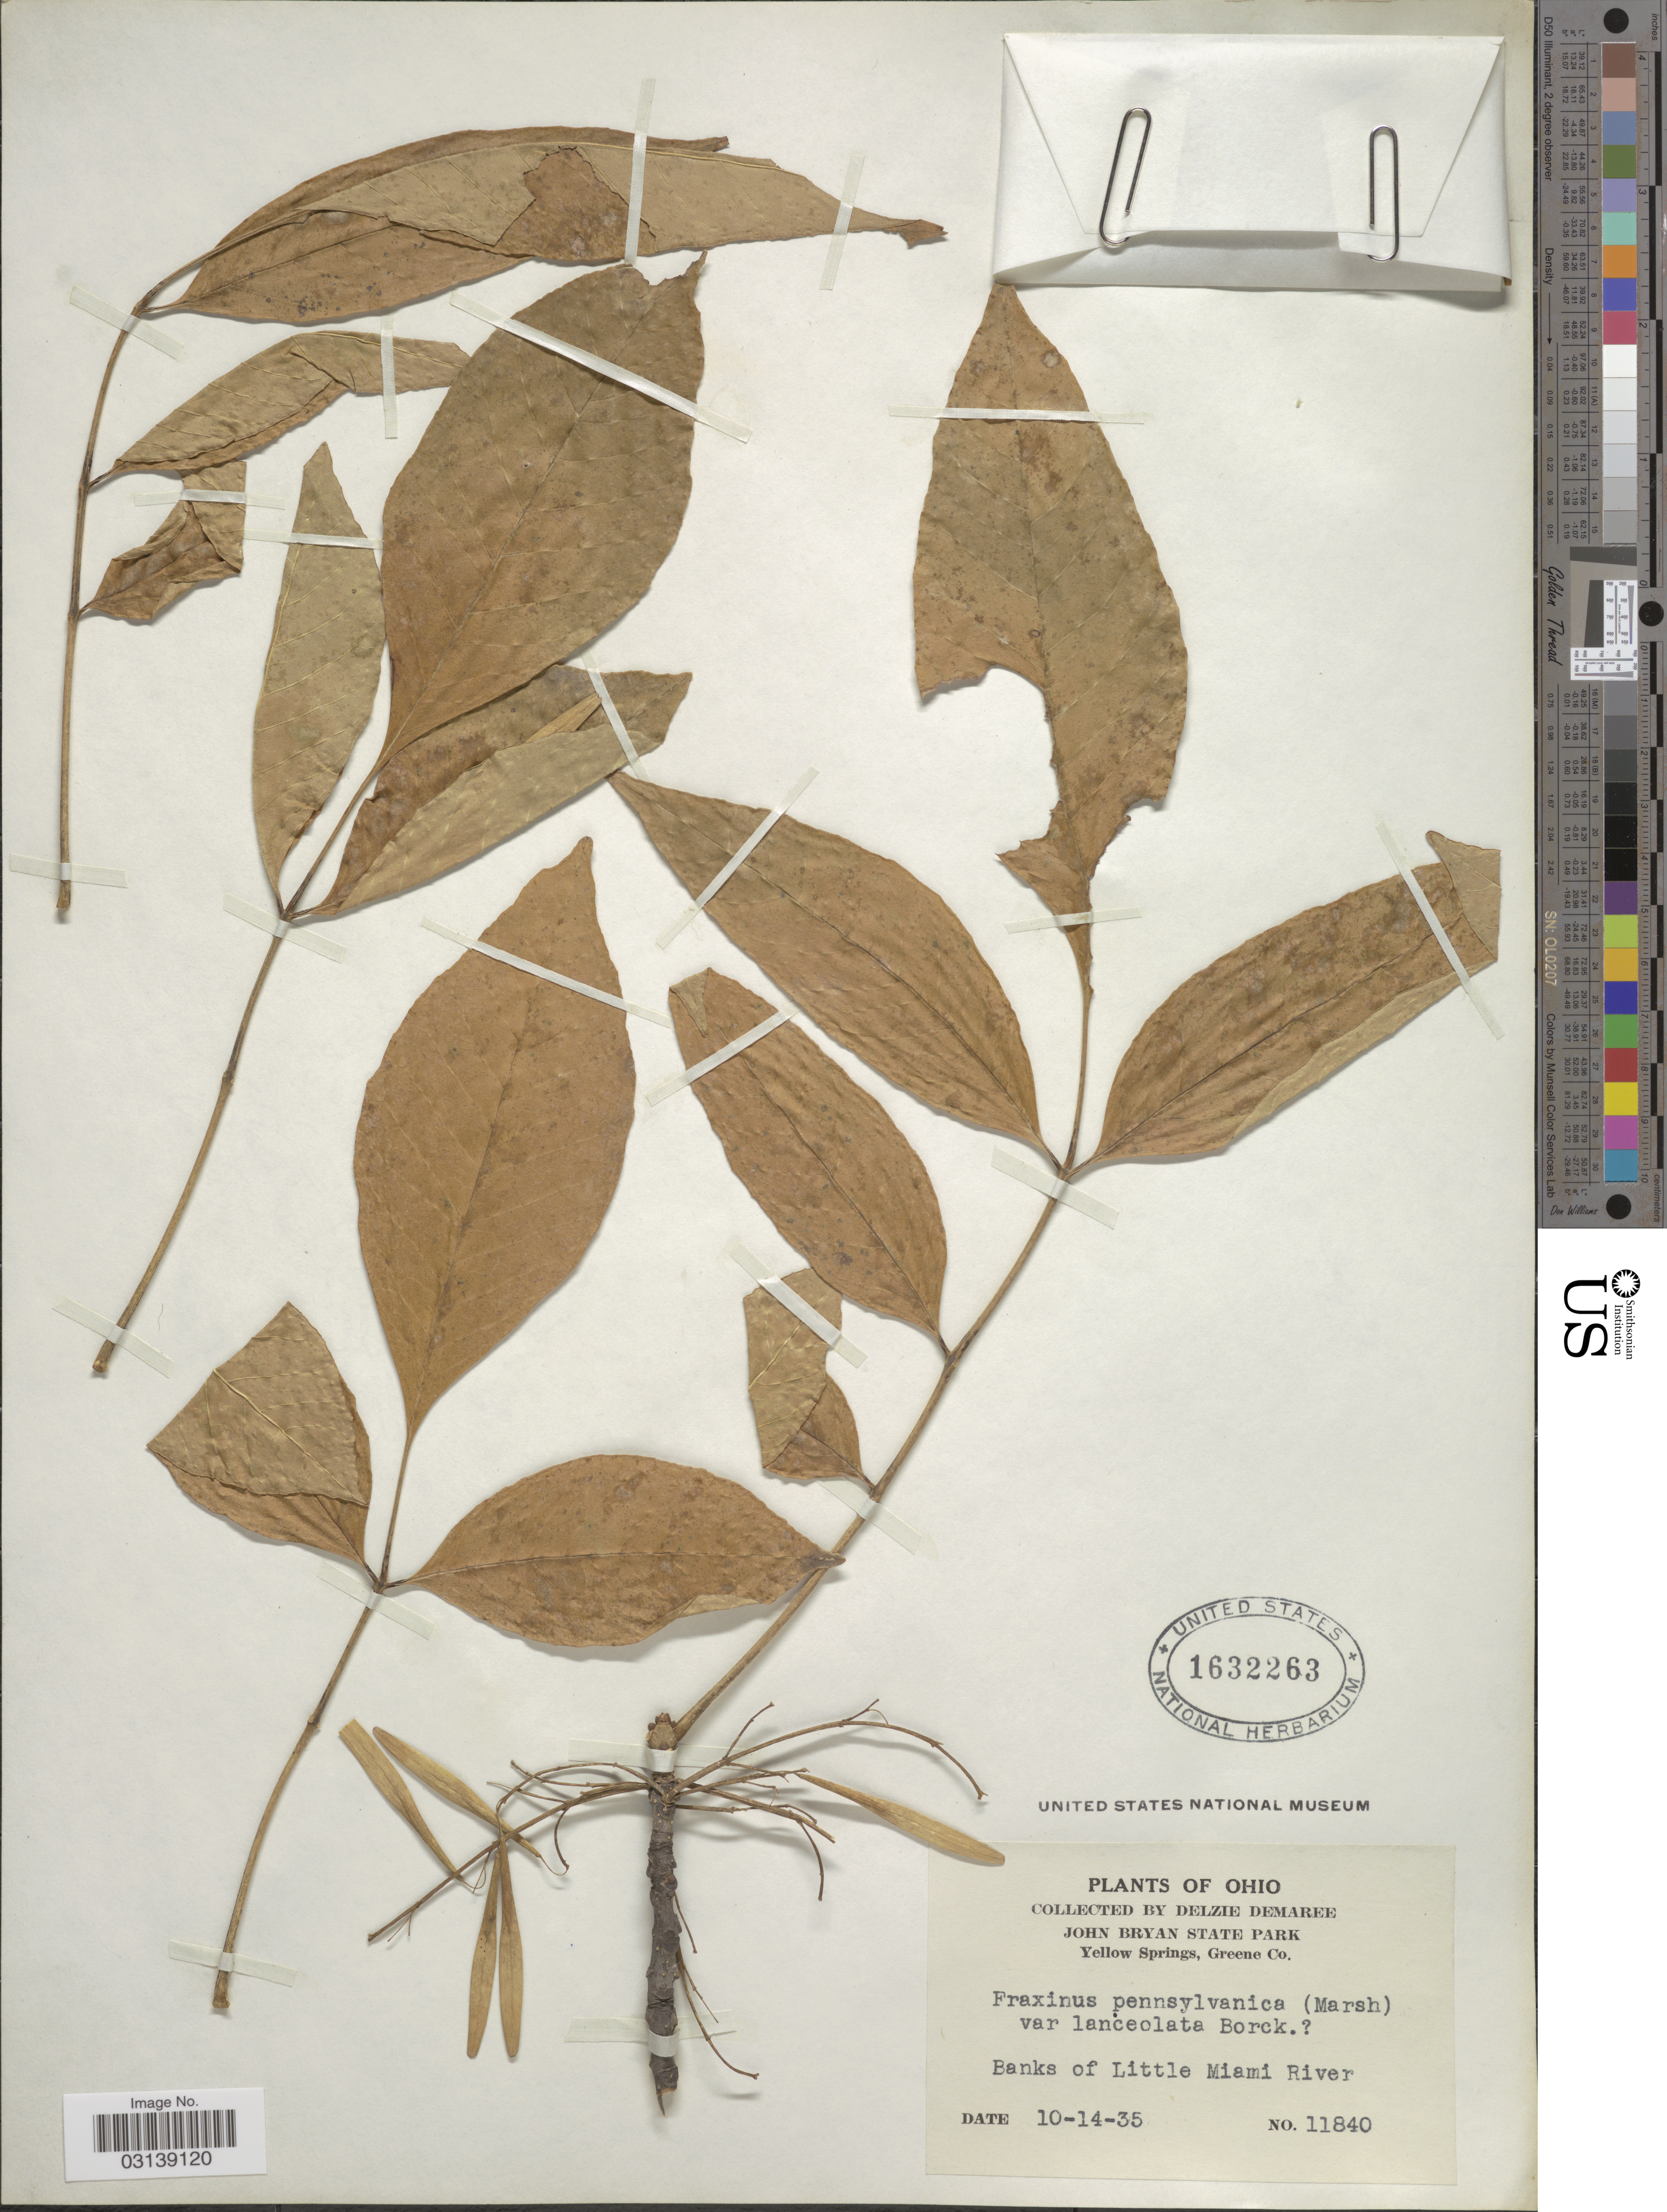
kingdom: Plantae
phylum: Tracheophyta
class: Magnoliopsida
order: Lamiales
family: Oleaceae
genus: Fraxinus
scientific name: Fraxinus pennsylvanica var. lanceolata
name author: Sarg.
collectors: D. Demaree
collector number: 11840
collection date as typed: Transcribed d/m/y: 14/10/35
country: United States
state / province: Ohio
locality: John Bryan State Park. Yellow Springs, Greene Co. Banks of Little Miami River.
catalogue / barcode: US 1632263